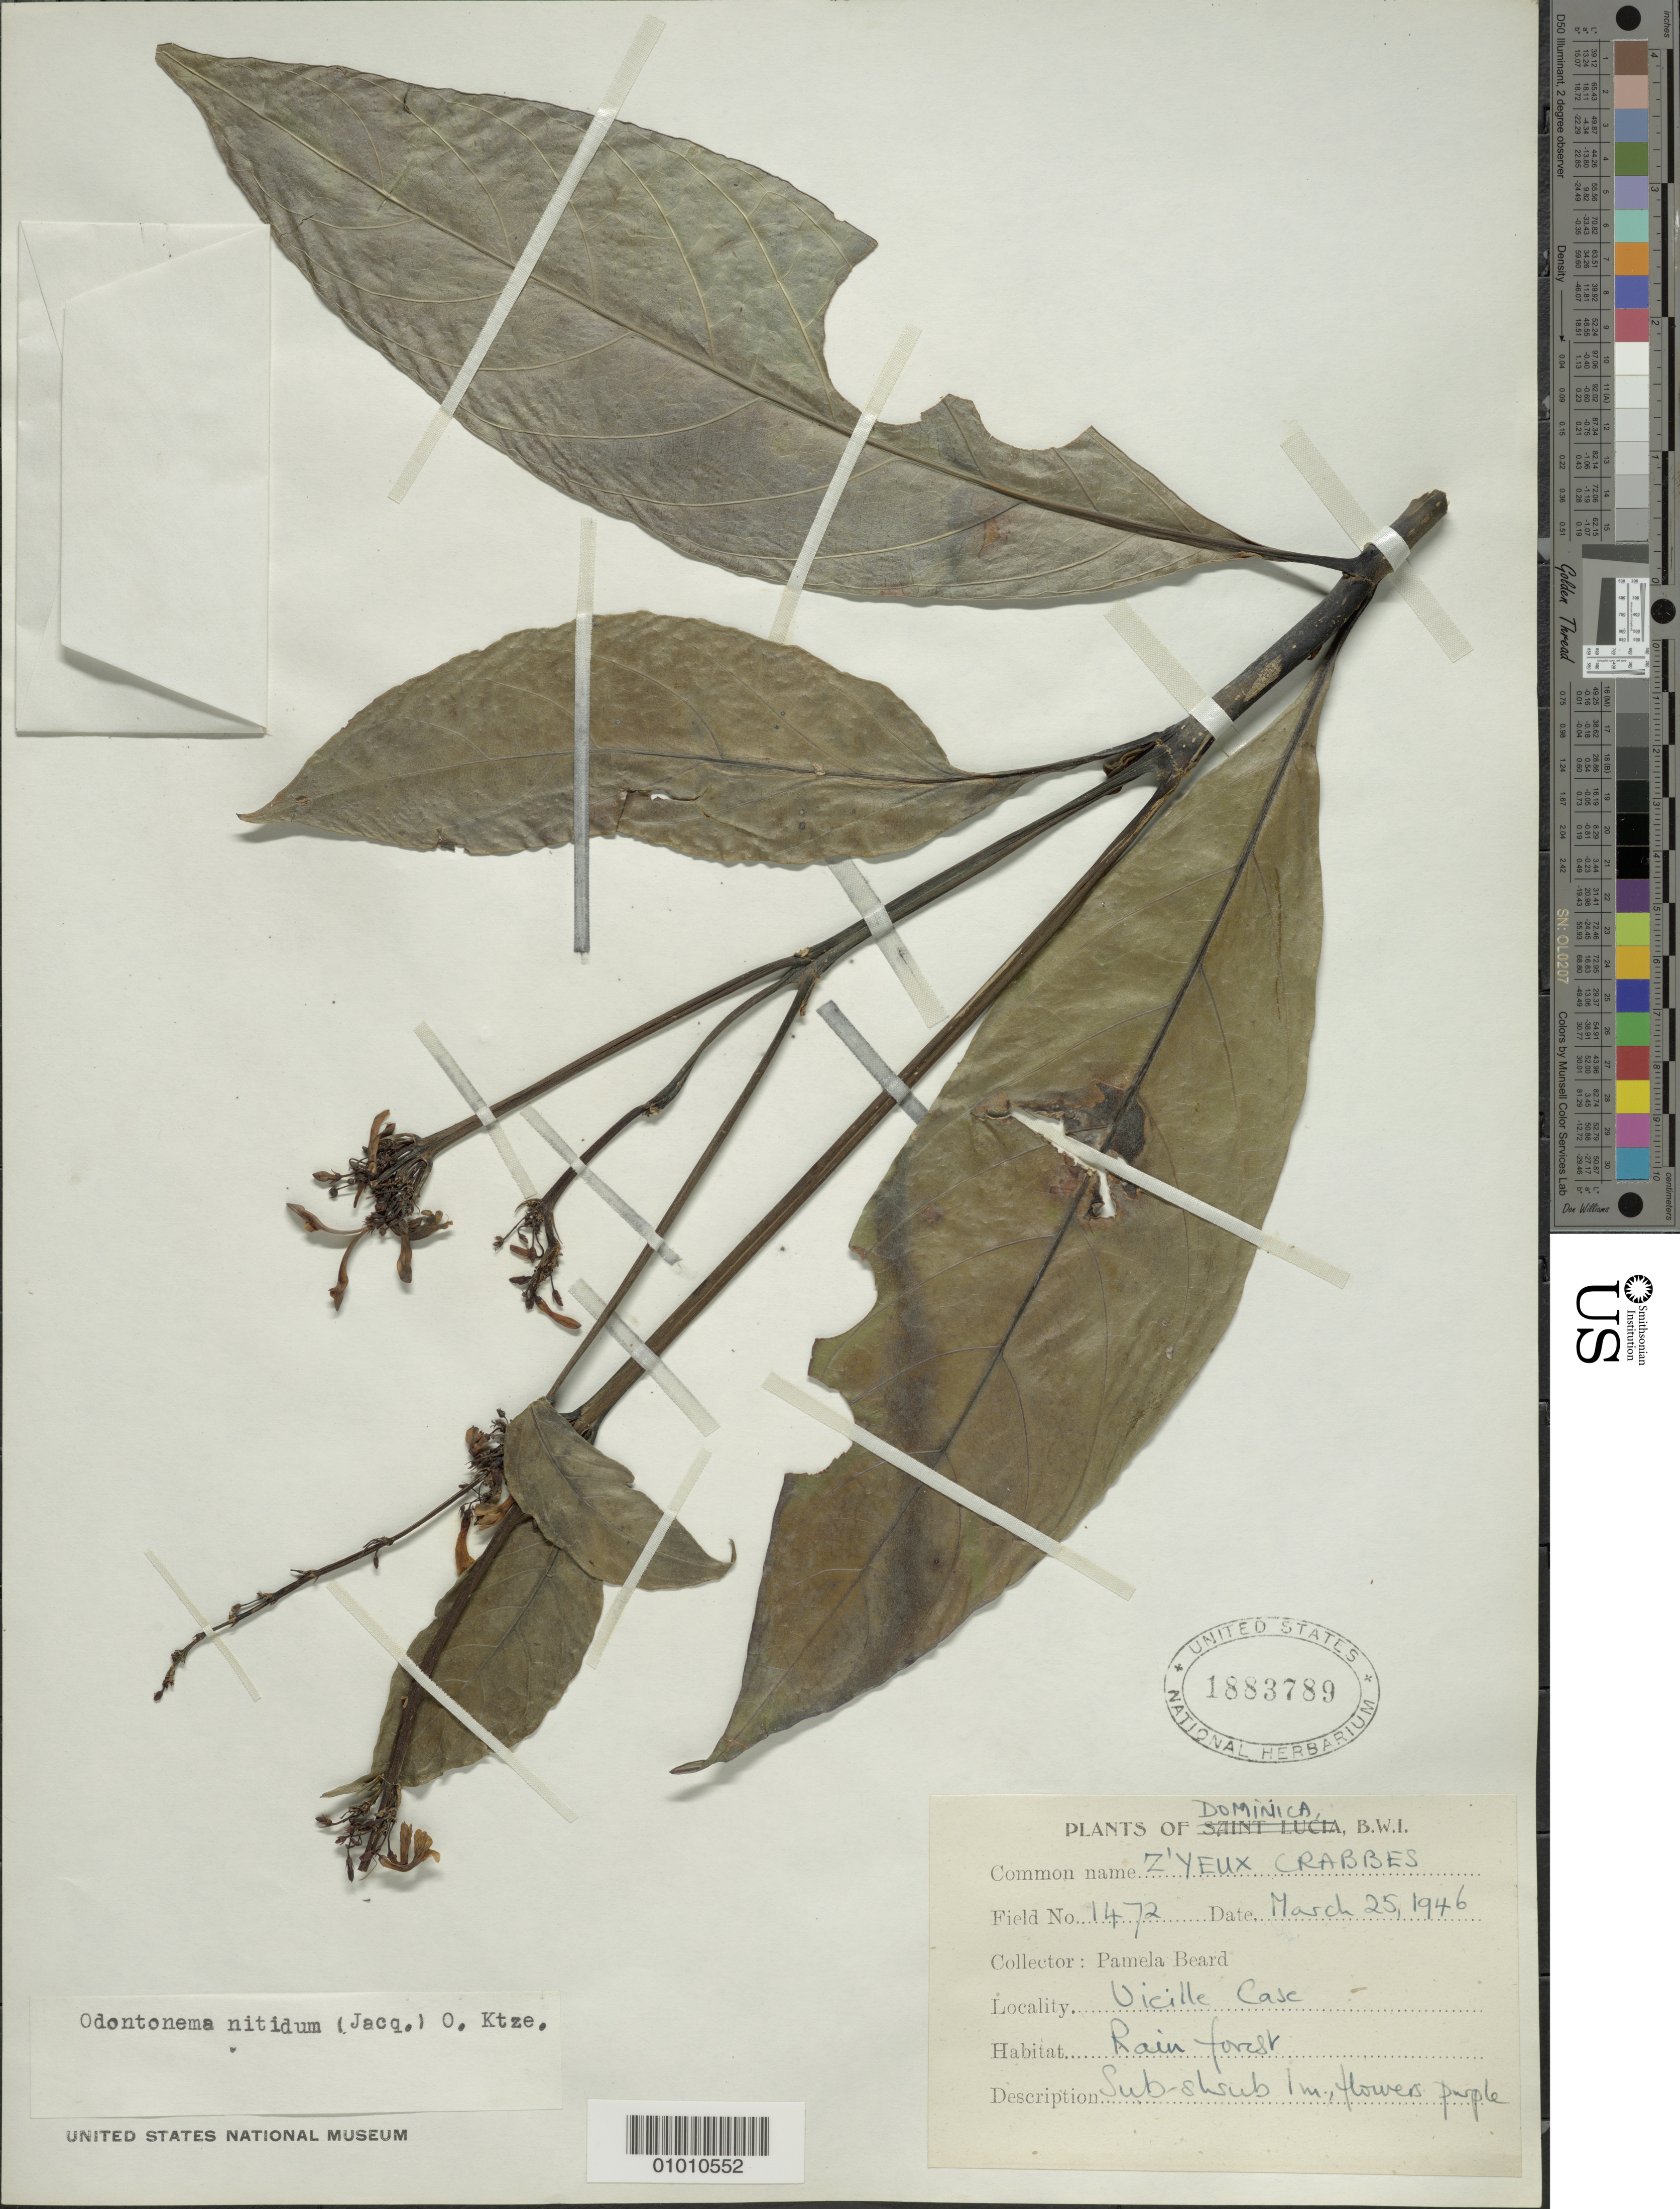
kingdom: Plantae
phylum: Tracheophyta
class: Magnoliopsida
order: Lamiales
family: Acanthaceae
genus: Odontonema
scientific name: Odontonema nitidum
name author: (Jacq.) Kuntze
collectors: P. Beard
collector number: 1472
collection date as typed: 25 Mar 1946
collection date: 1946-03-25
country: Dominica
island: Dominica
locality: Vielle Case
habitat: Rainforest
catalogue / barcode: US 1883789